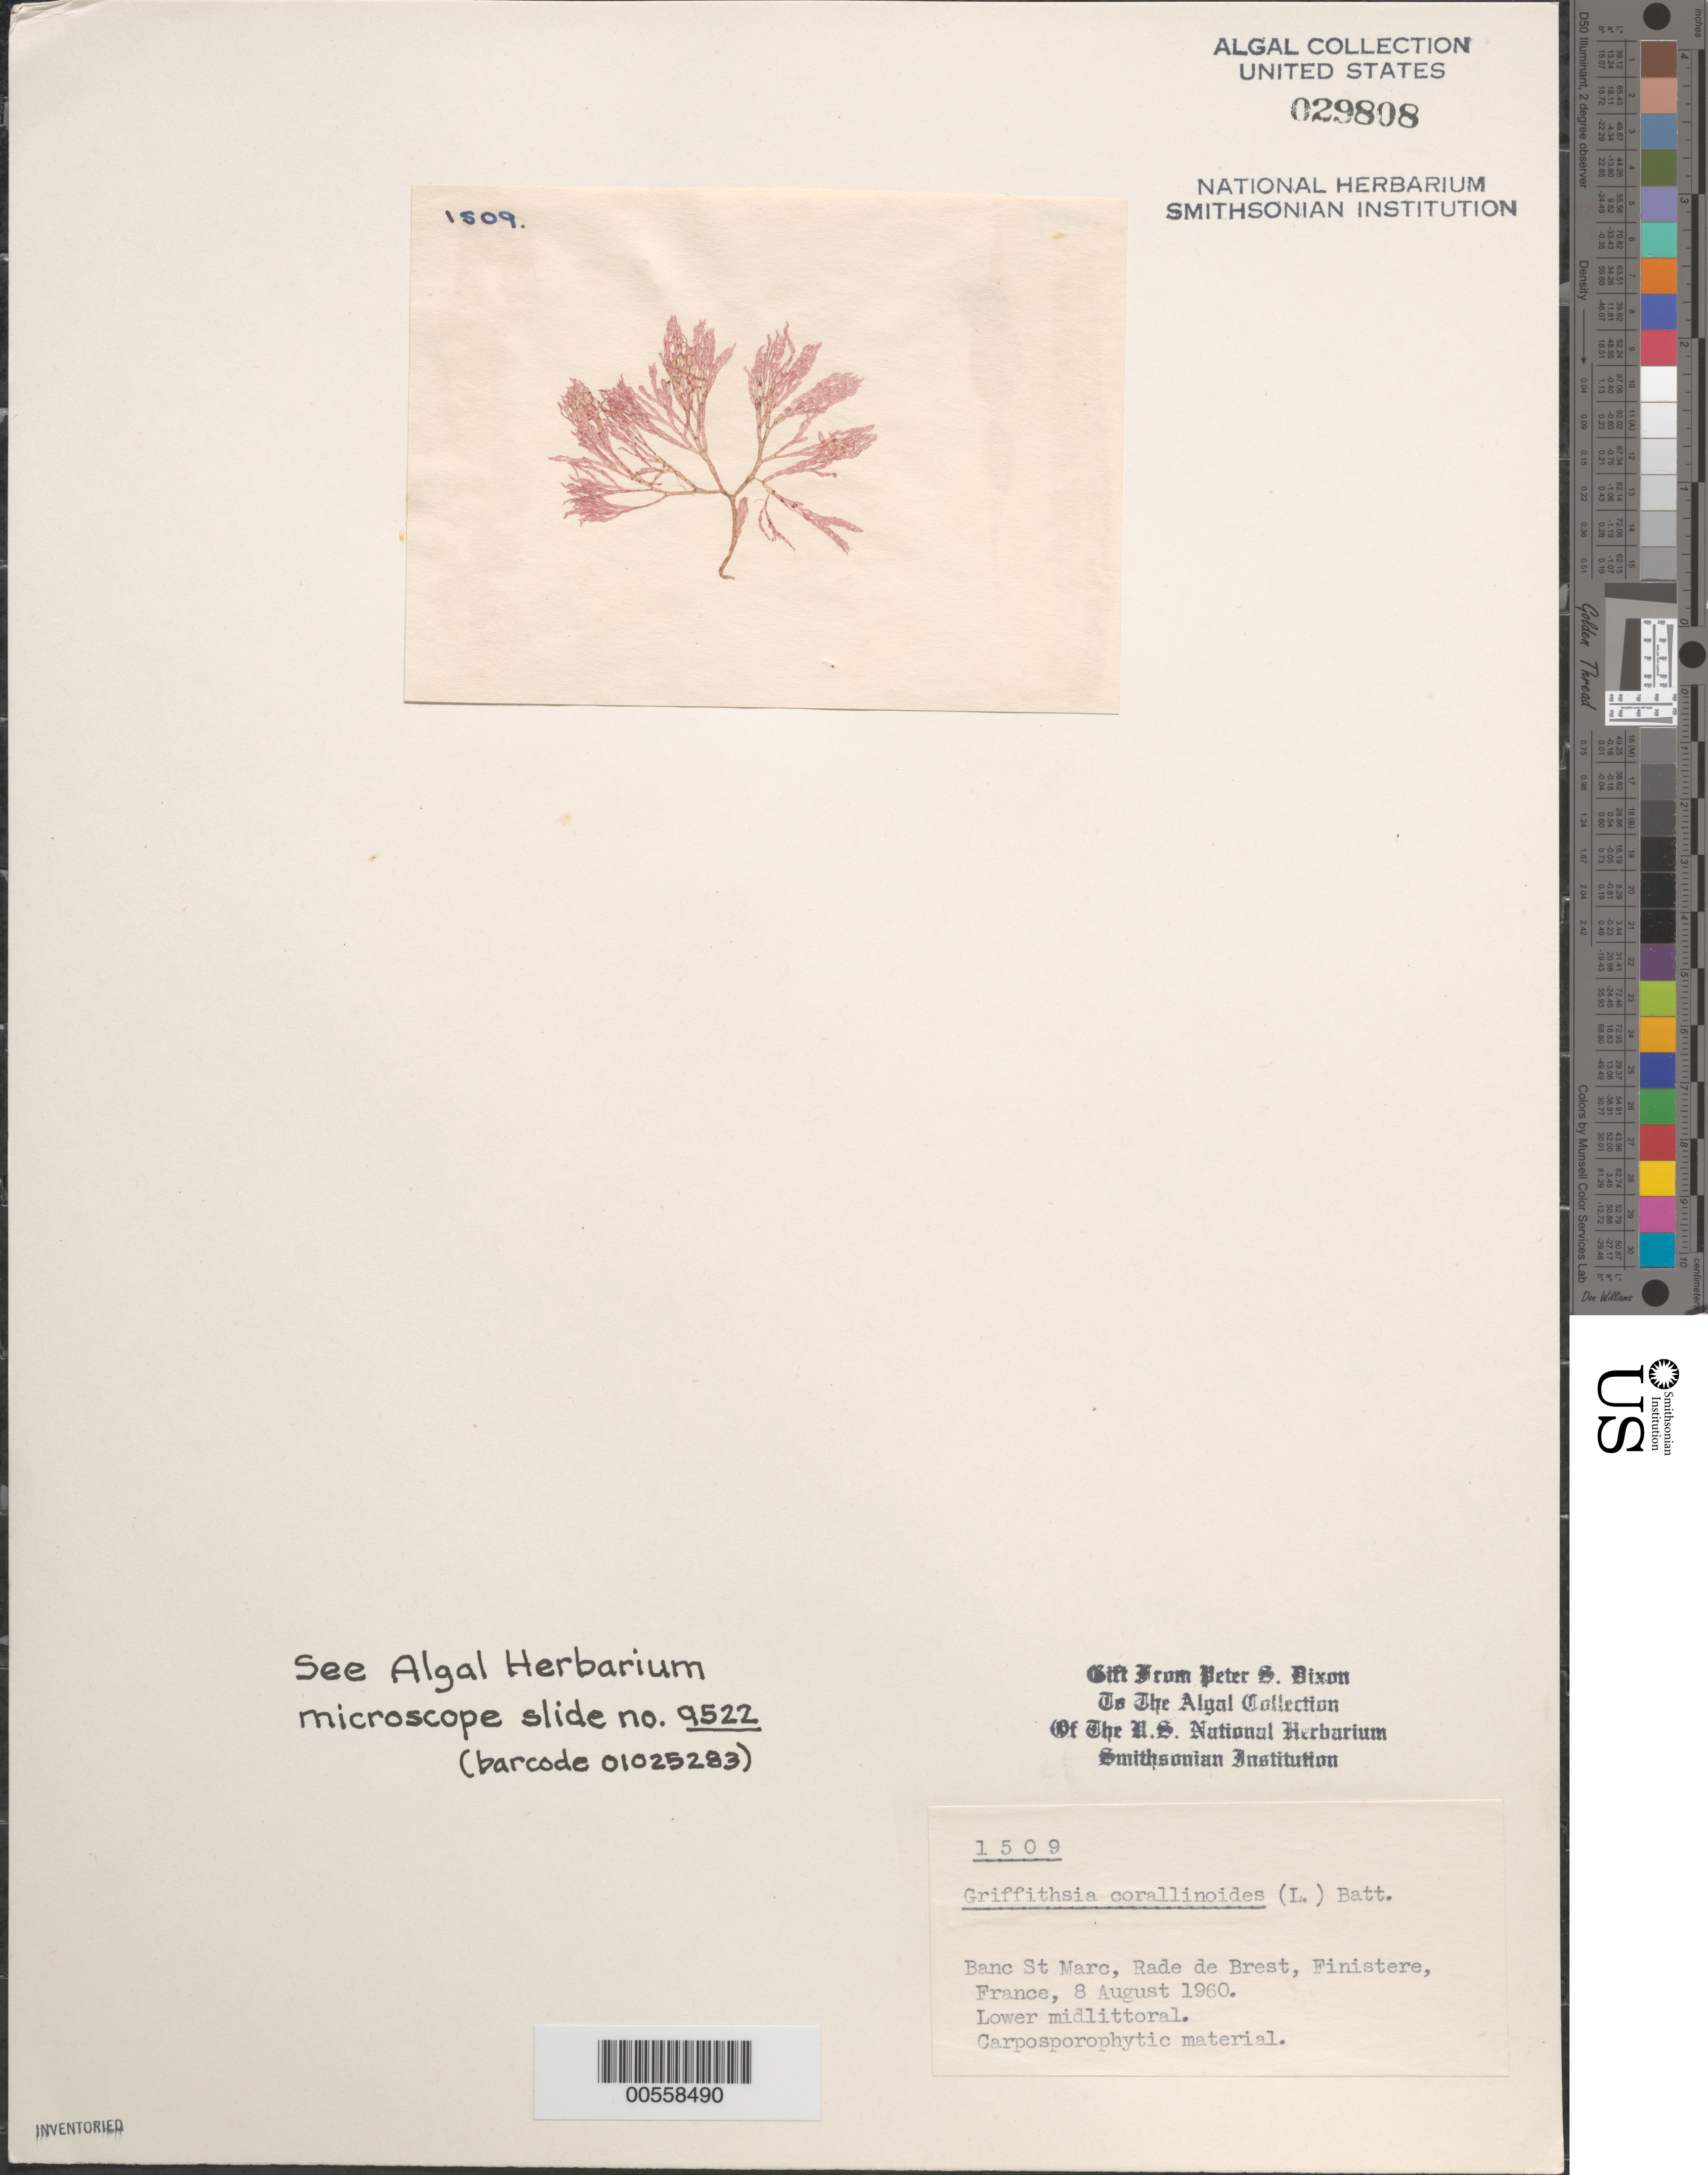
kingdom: Plantae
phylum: Rhodophyta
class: Florideophyceae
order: Ceramiales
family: Wrangeliaceae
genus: Griffithsia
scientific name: Griffithsia corallinoides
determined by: Dixon, P. S.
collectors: P. S. Dixon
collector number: PSD 1509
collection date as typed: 08 Aug 1960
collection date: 1960-08-08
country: France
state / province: Bretagne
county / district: Finistère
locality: Banc St. Marc, Rade de Brest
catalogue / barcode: US 29808